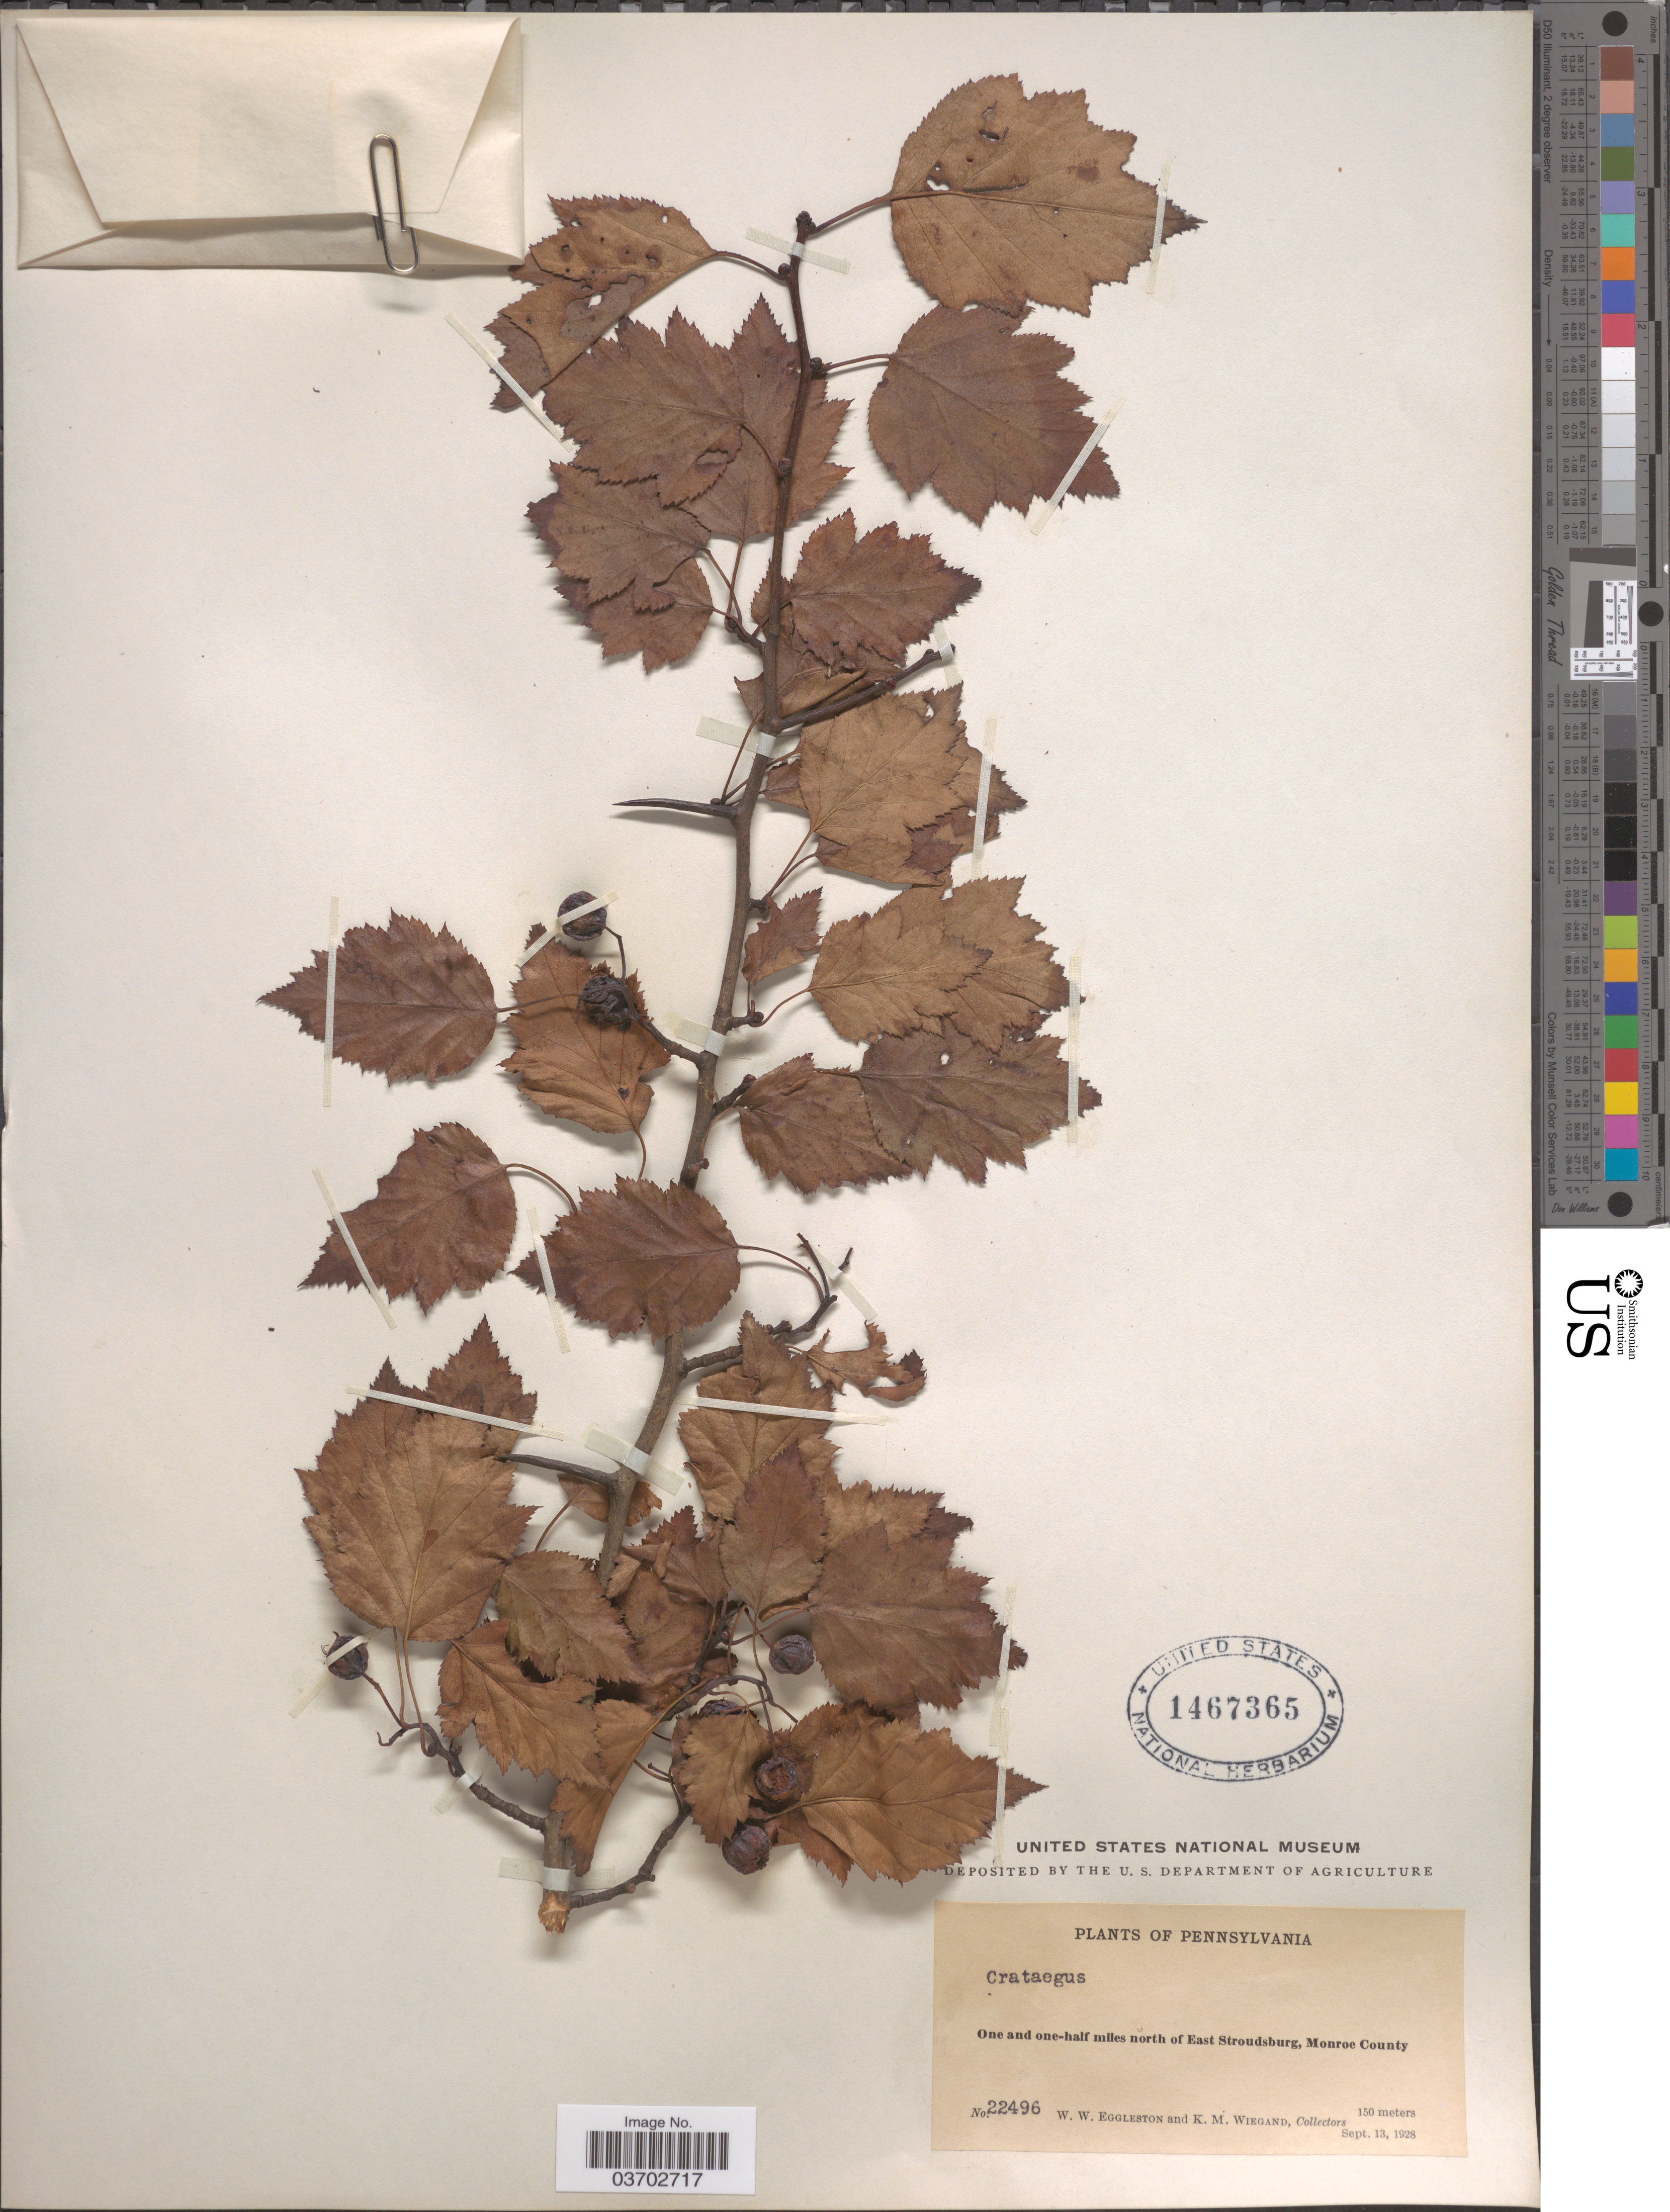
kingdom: Plantae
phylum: Tracheophyta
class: Magnoliopsida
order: Rosales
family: Rosaceae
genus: Crataegus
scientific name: Crataegus sp.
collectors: W. W. Eggleston & K. M. Wiegand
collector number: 22496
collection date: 1928-09-13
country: United States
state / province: Pennsylvania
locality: One and one-half miles north of East Stroudsburg, Monroe County.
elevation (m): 150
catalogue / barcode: US 1467365